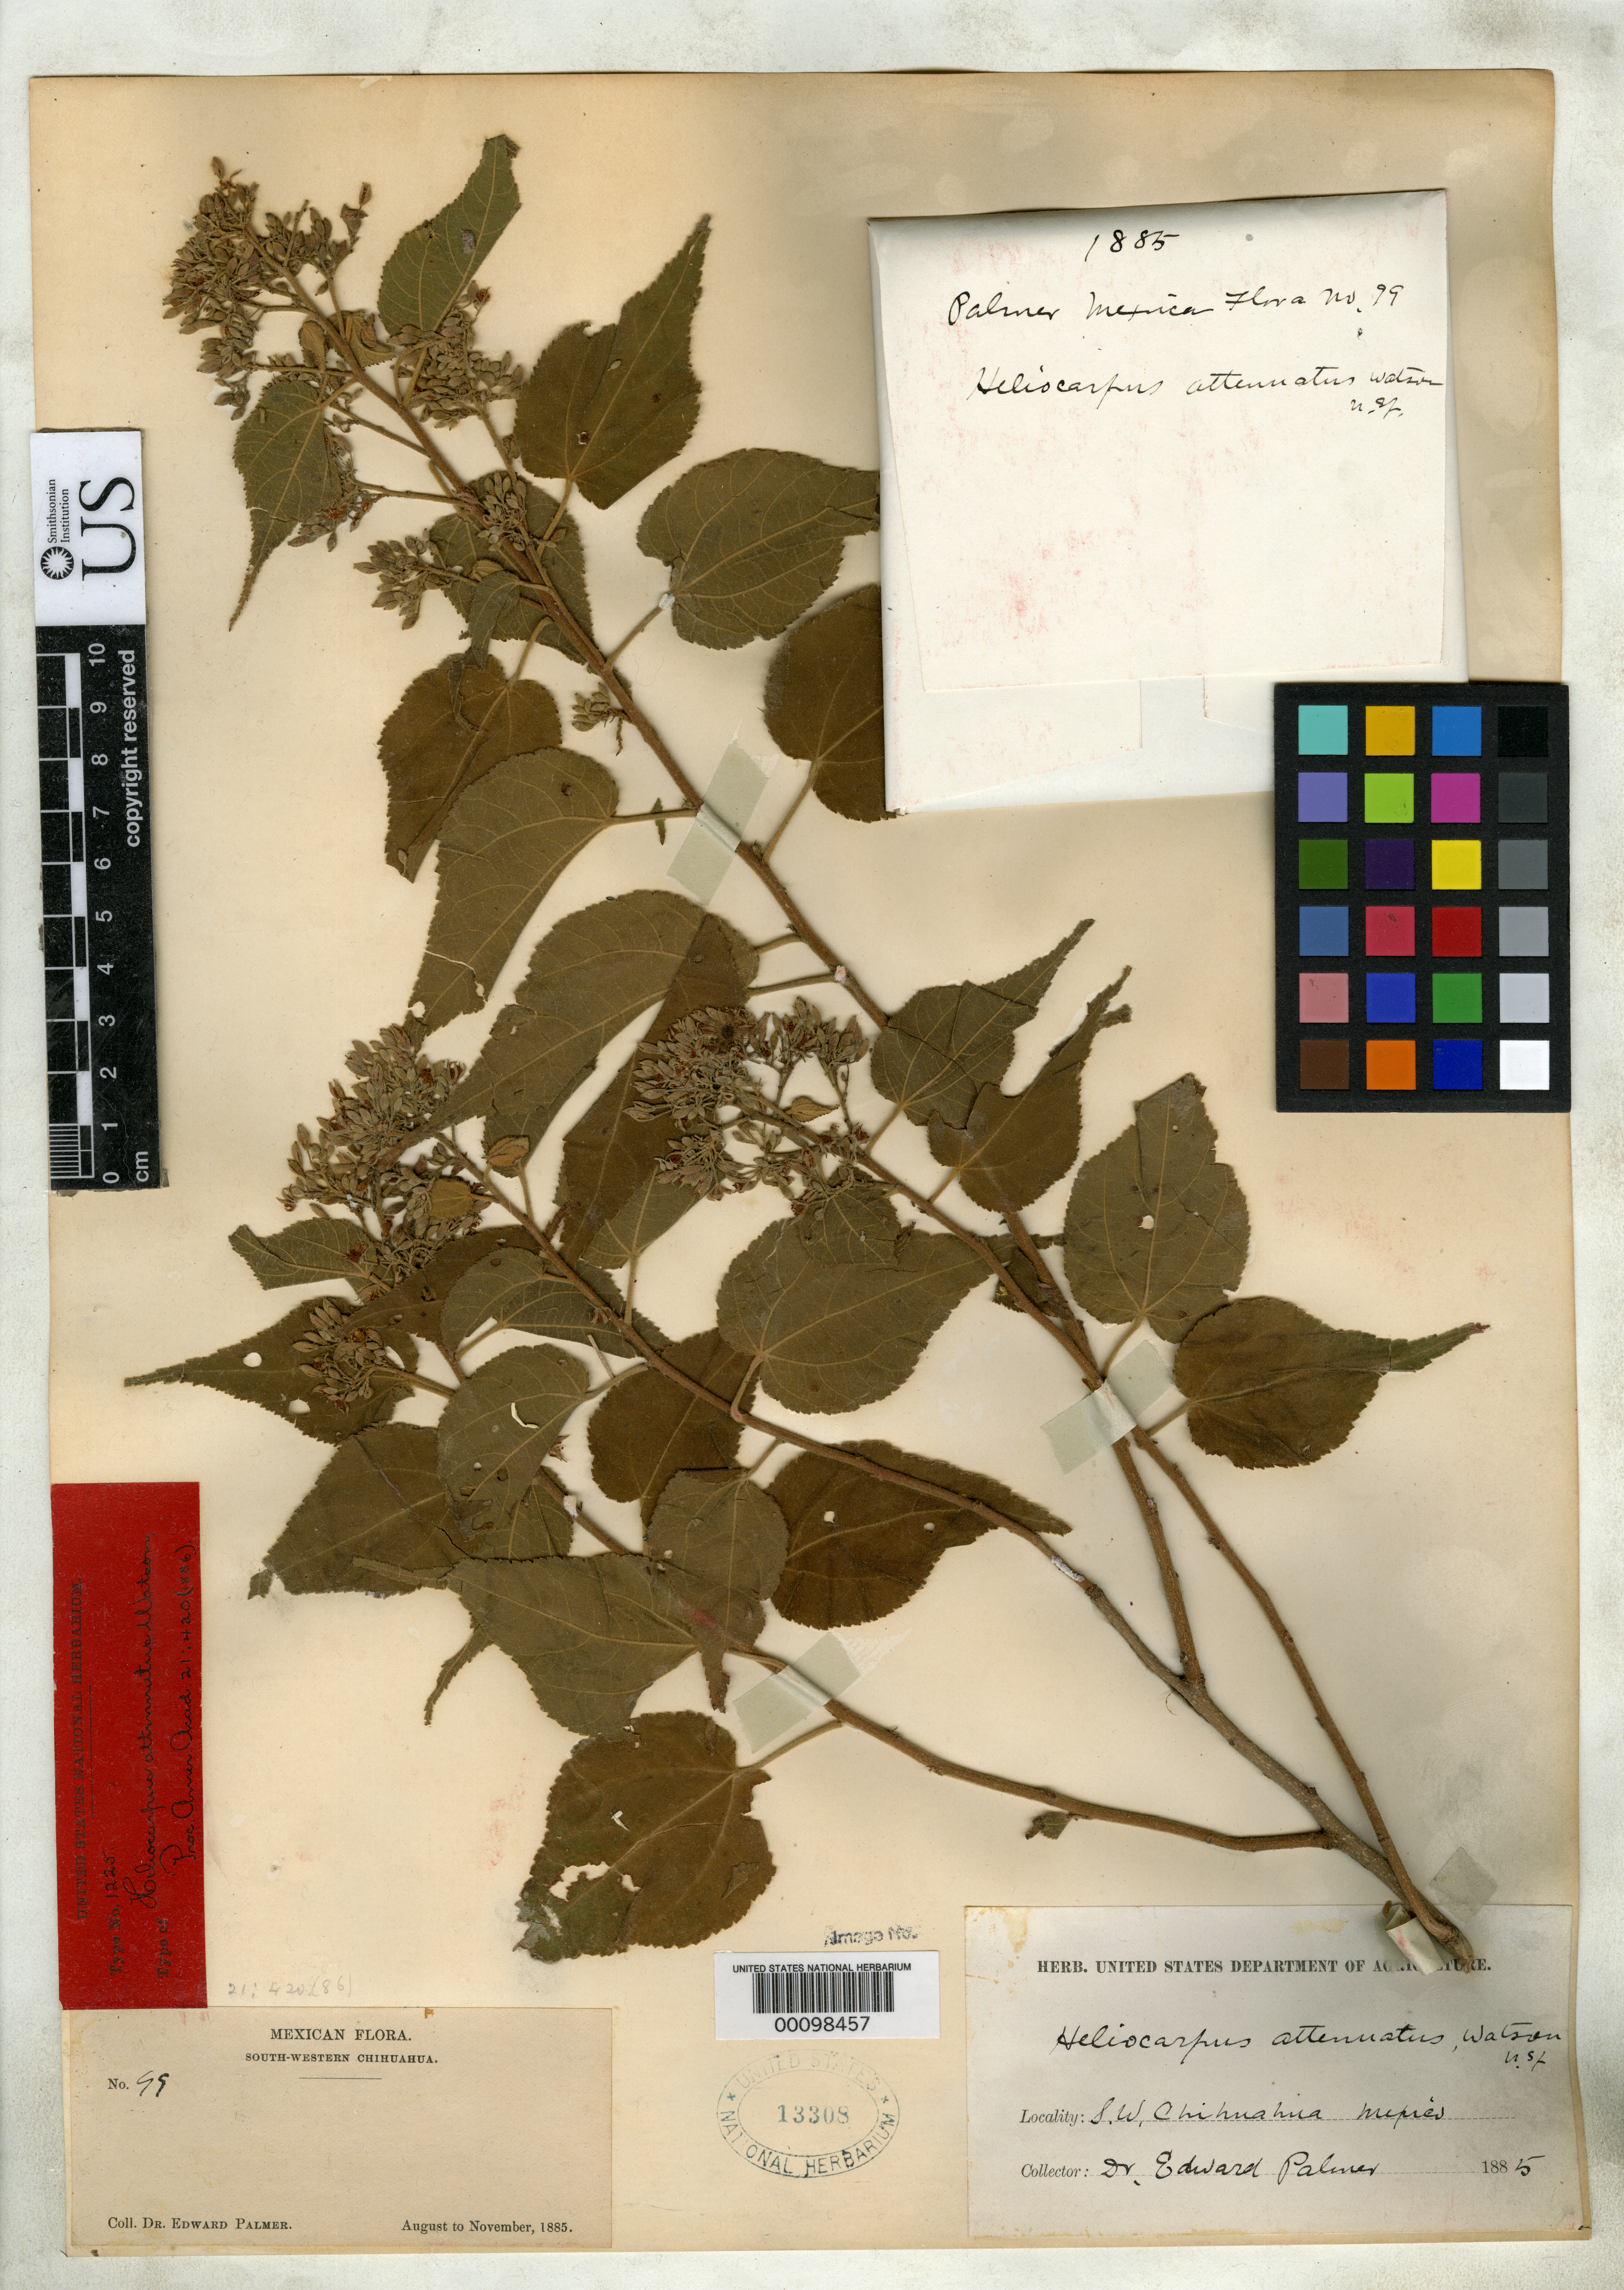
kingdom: Plantae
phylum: Tracheophyta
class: Magnoliopsida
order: Malvales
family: Malvaceae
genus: Heliocarpus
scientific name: Heliocarpus attenuatus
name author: S. Watson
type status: Type Collection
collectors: E. Palmer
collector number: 99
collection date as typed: Aug 1885 to -- Nov 1885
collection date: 1885-08/1885-11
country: Mexico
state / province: Chihuahua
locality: South-western Chihuahua.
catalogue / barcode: US 13308